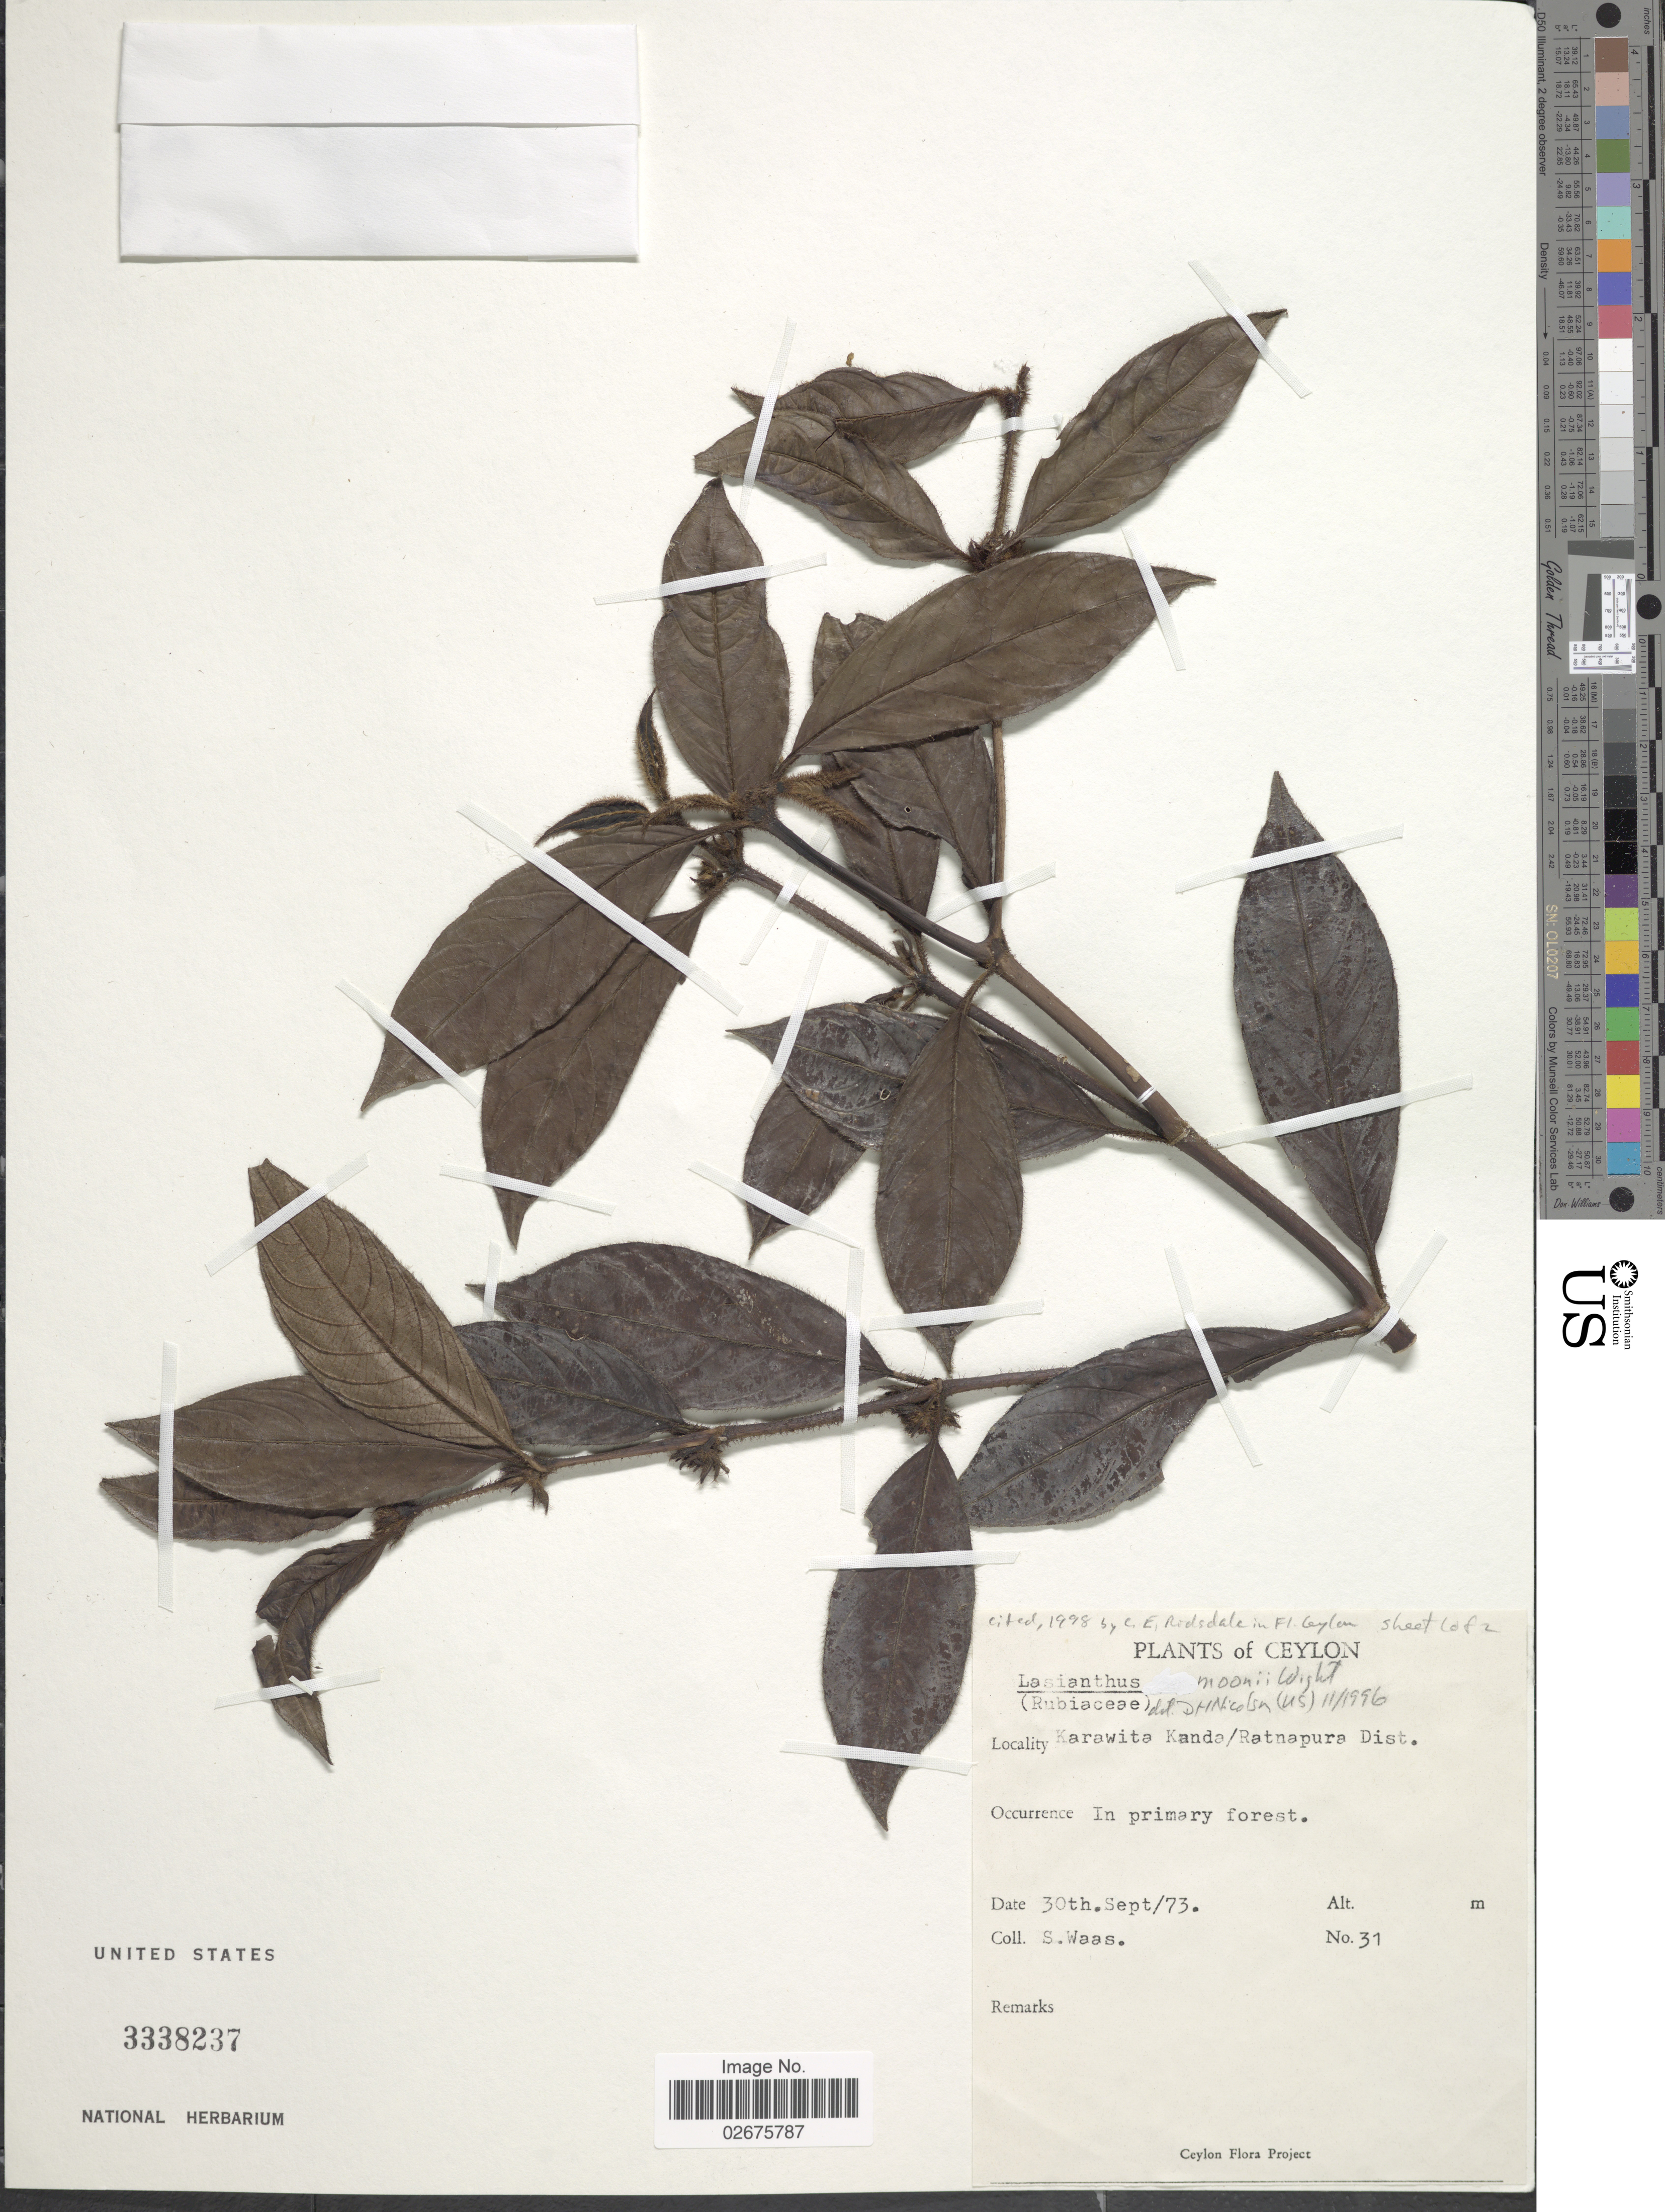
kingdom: Plantae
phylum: Tracheophyta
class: Magnoliopsida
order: Gentianales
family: Rubiaceae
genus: Lasianthus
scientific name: Lasianthus moonii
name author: Wight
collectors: S. Waas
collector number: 31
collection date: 1973-09-30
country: Sri Lanka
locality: Ceylon, Karawita Kanda/Ratnapura Dist.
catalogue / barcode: US 3338237